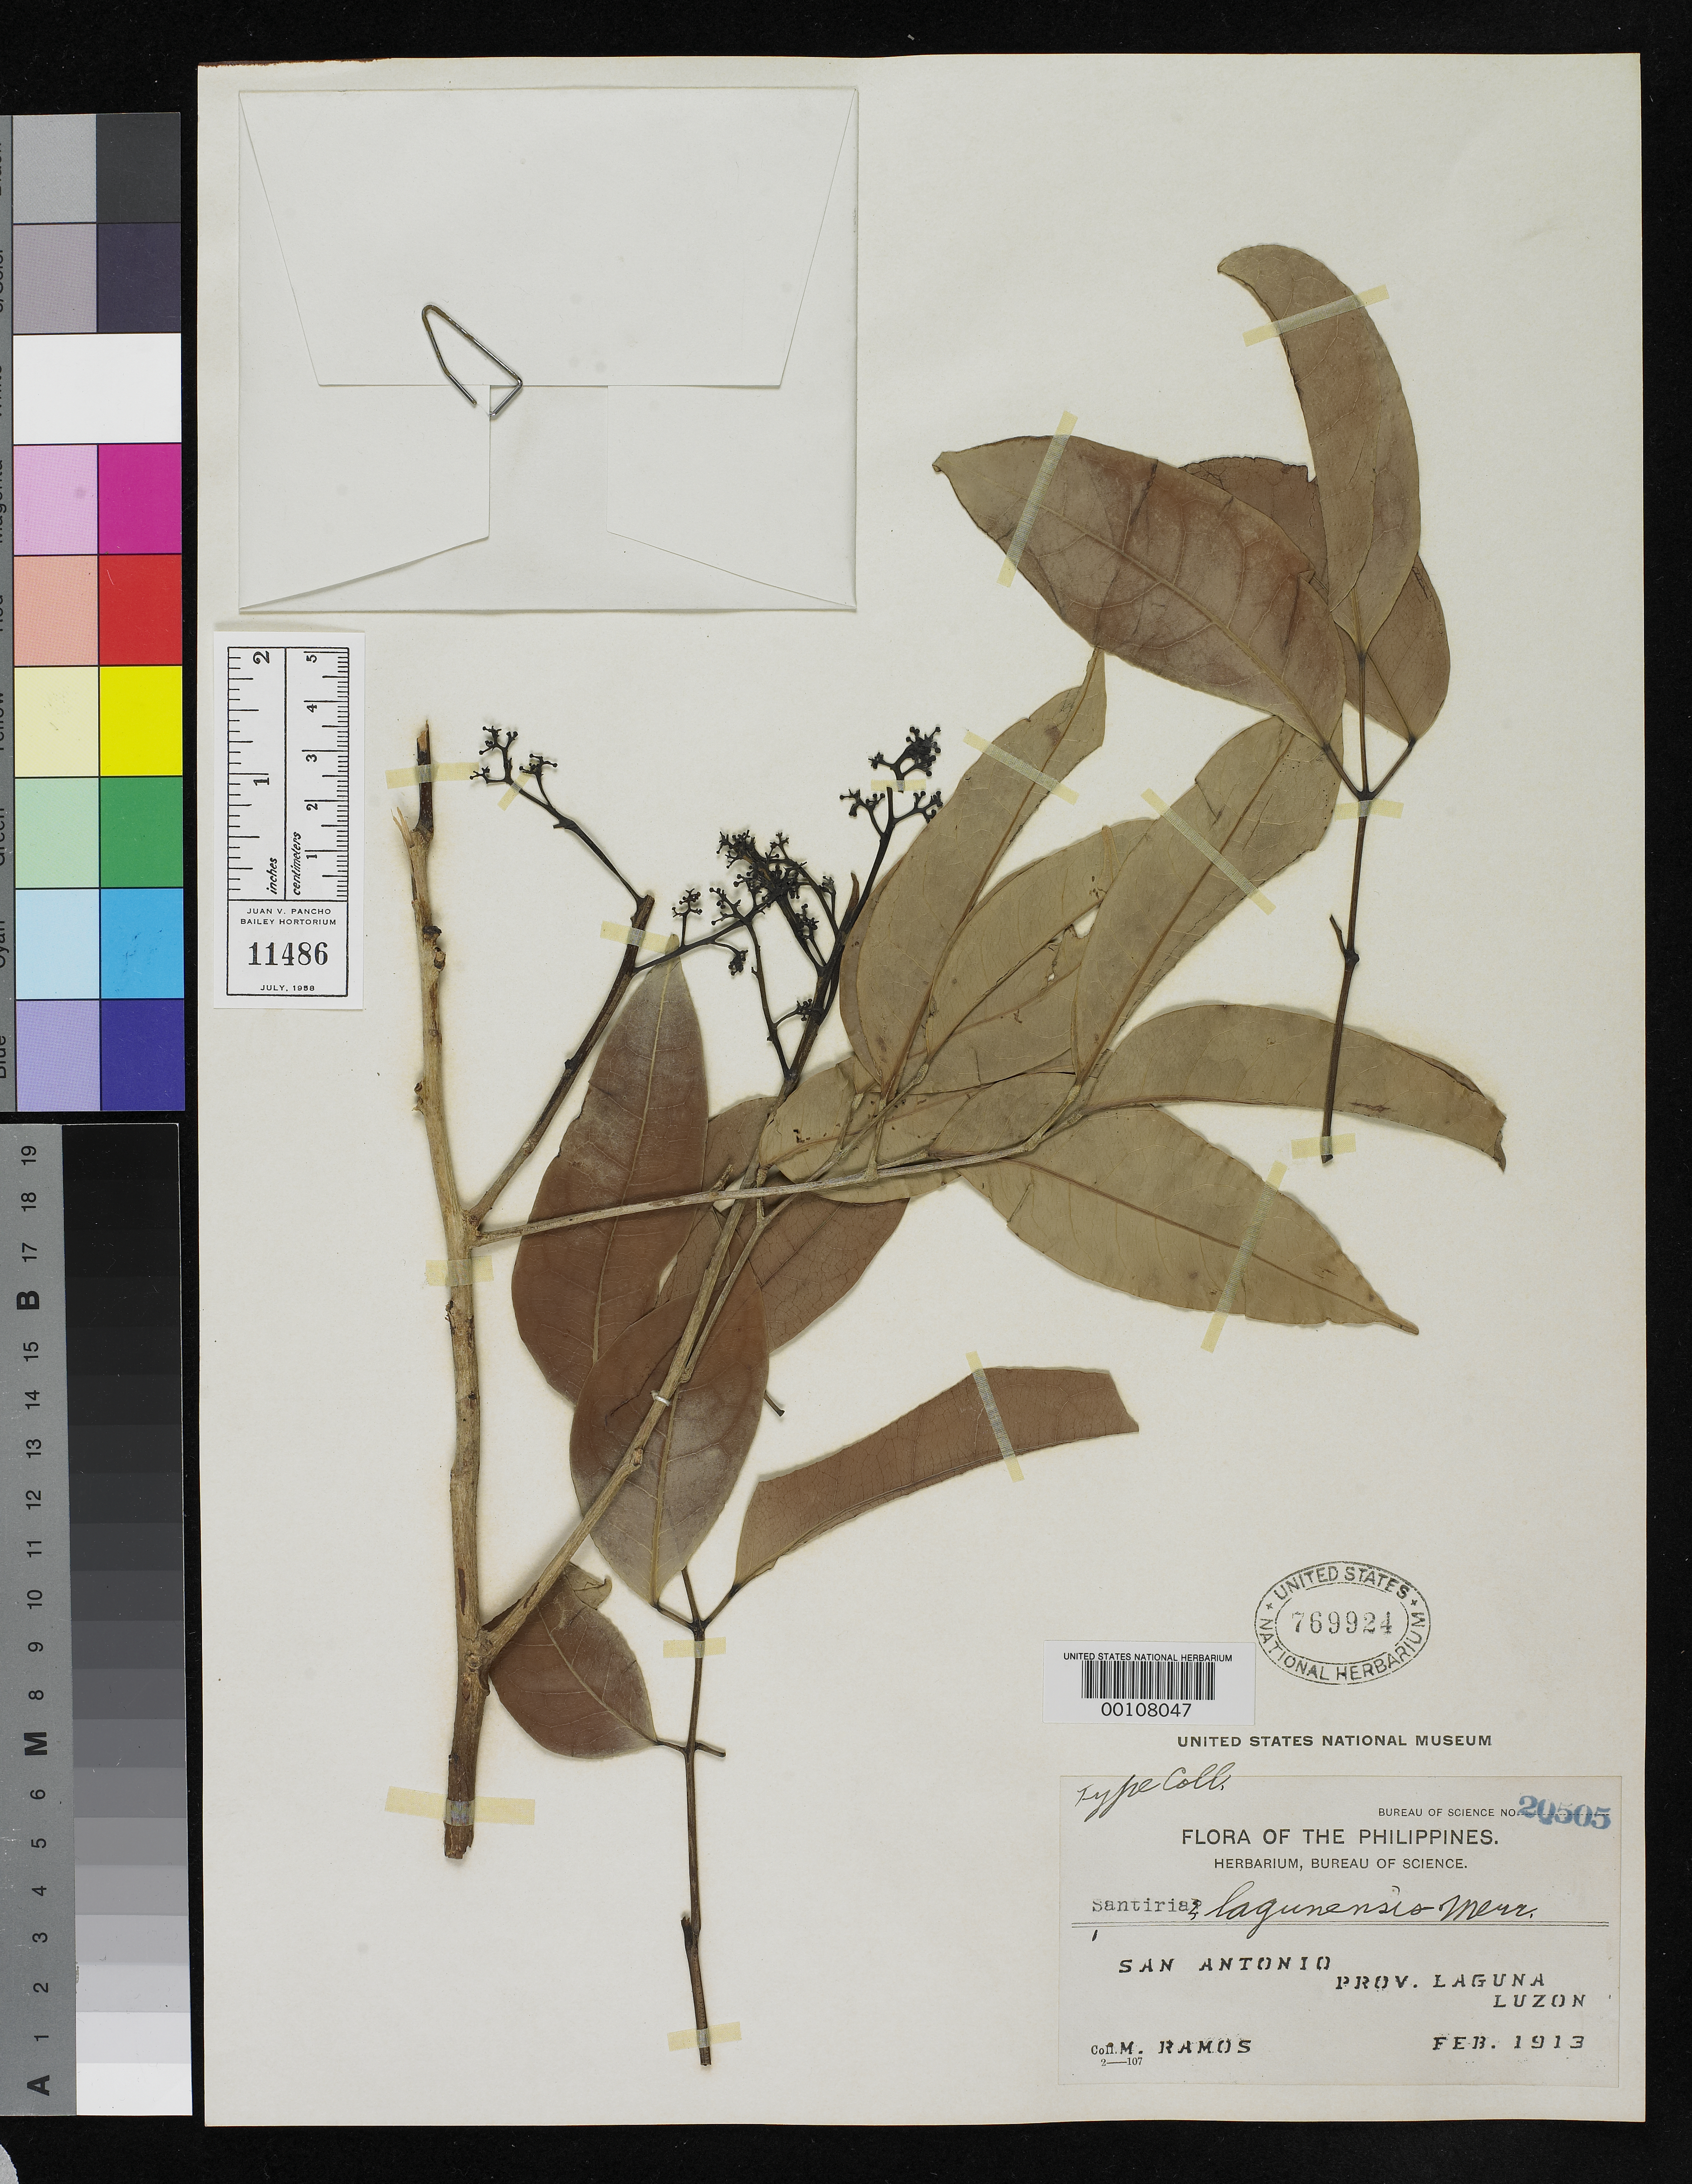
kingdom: Plantae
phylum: Tracheophyta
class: Magnoliopsida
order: Sapindales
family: Burseraceae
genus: Santiria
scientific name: Santiria lagunensis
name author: Merr.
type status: Isotype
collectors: M. Ramos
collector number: Bur. Sci. 20505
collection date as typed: Feb 1913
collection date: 1913-02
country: Philippines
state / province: Calabarzon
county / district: Laguna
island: Luzon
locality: San Antonio.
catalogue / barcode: US 769924